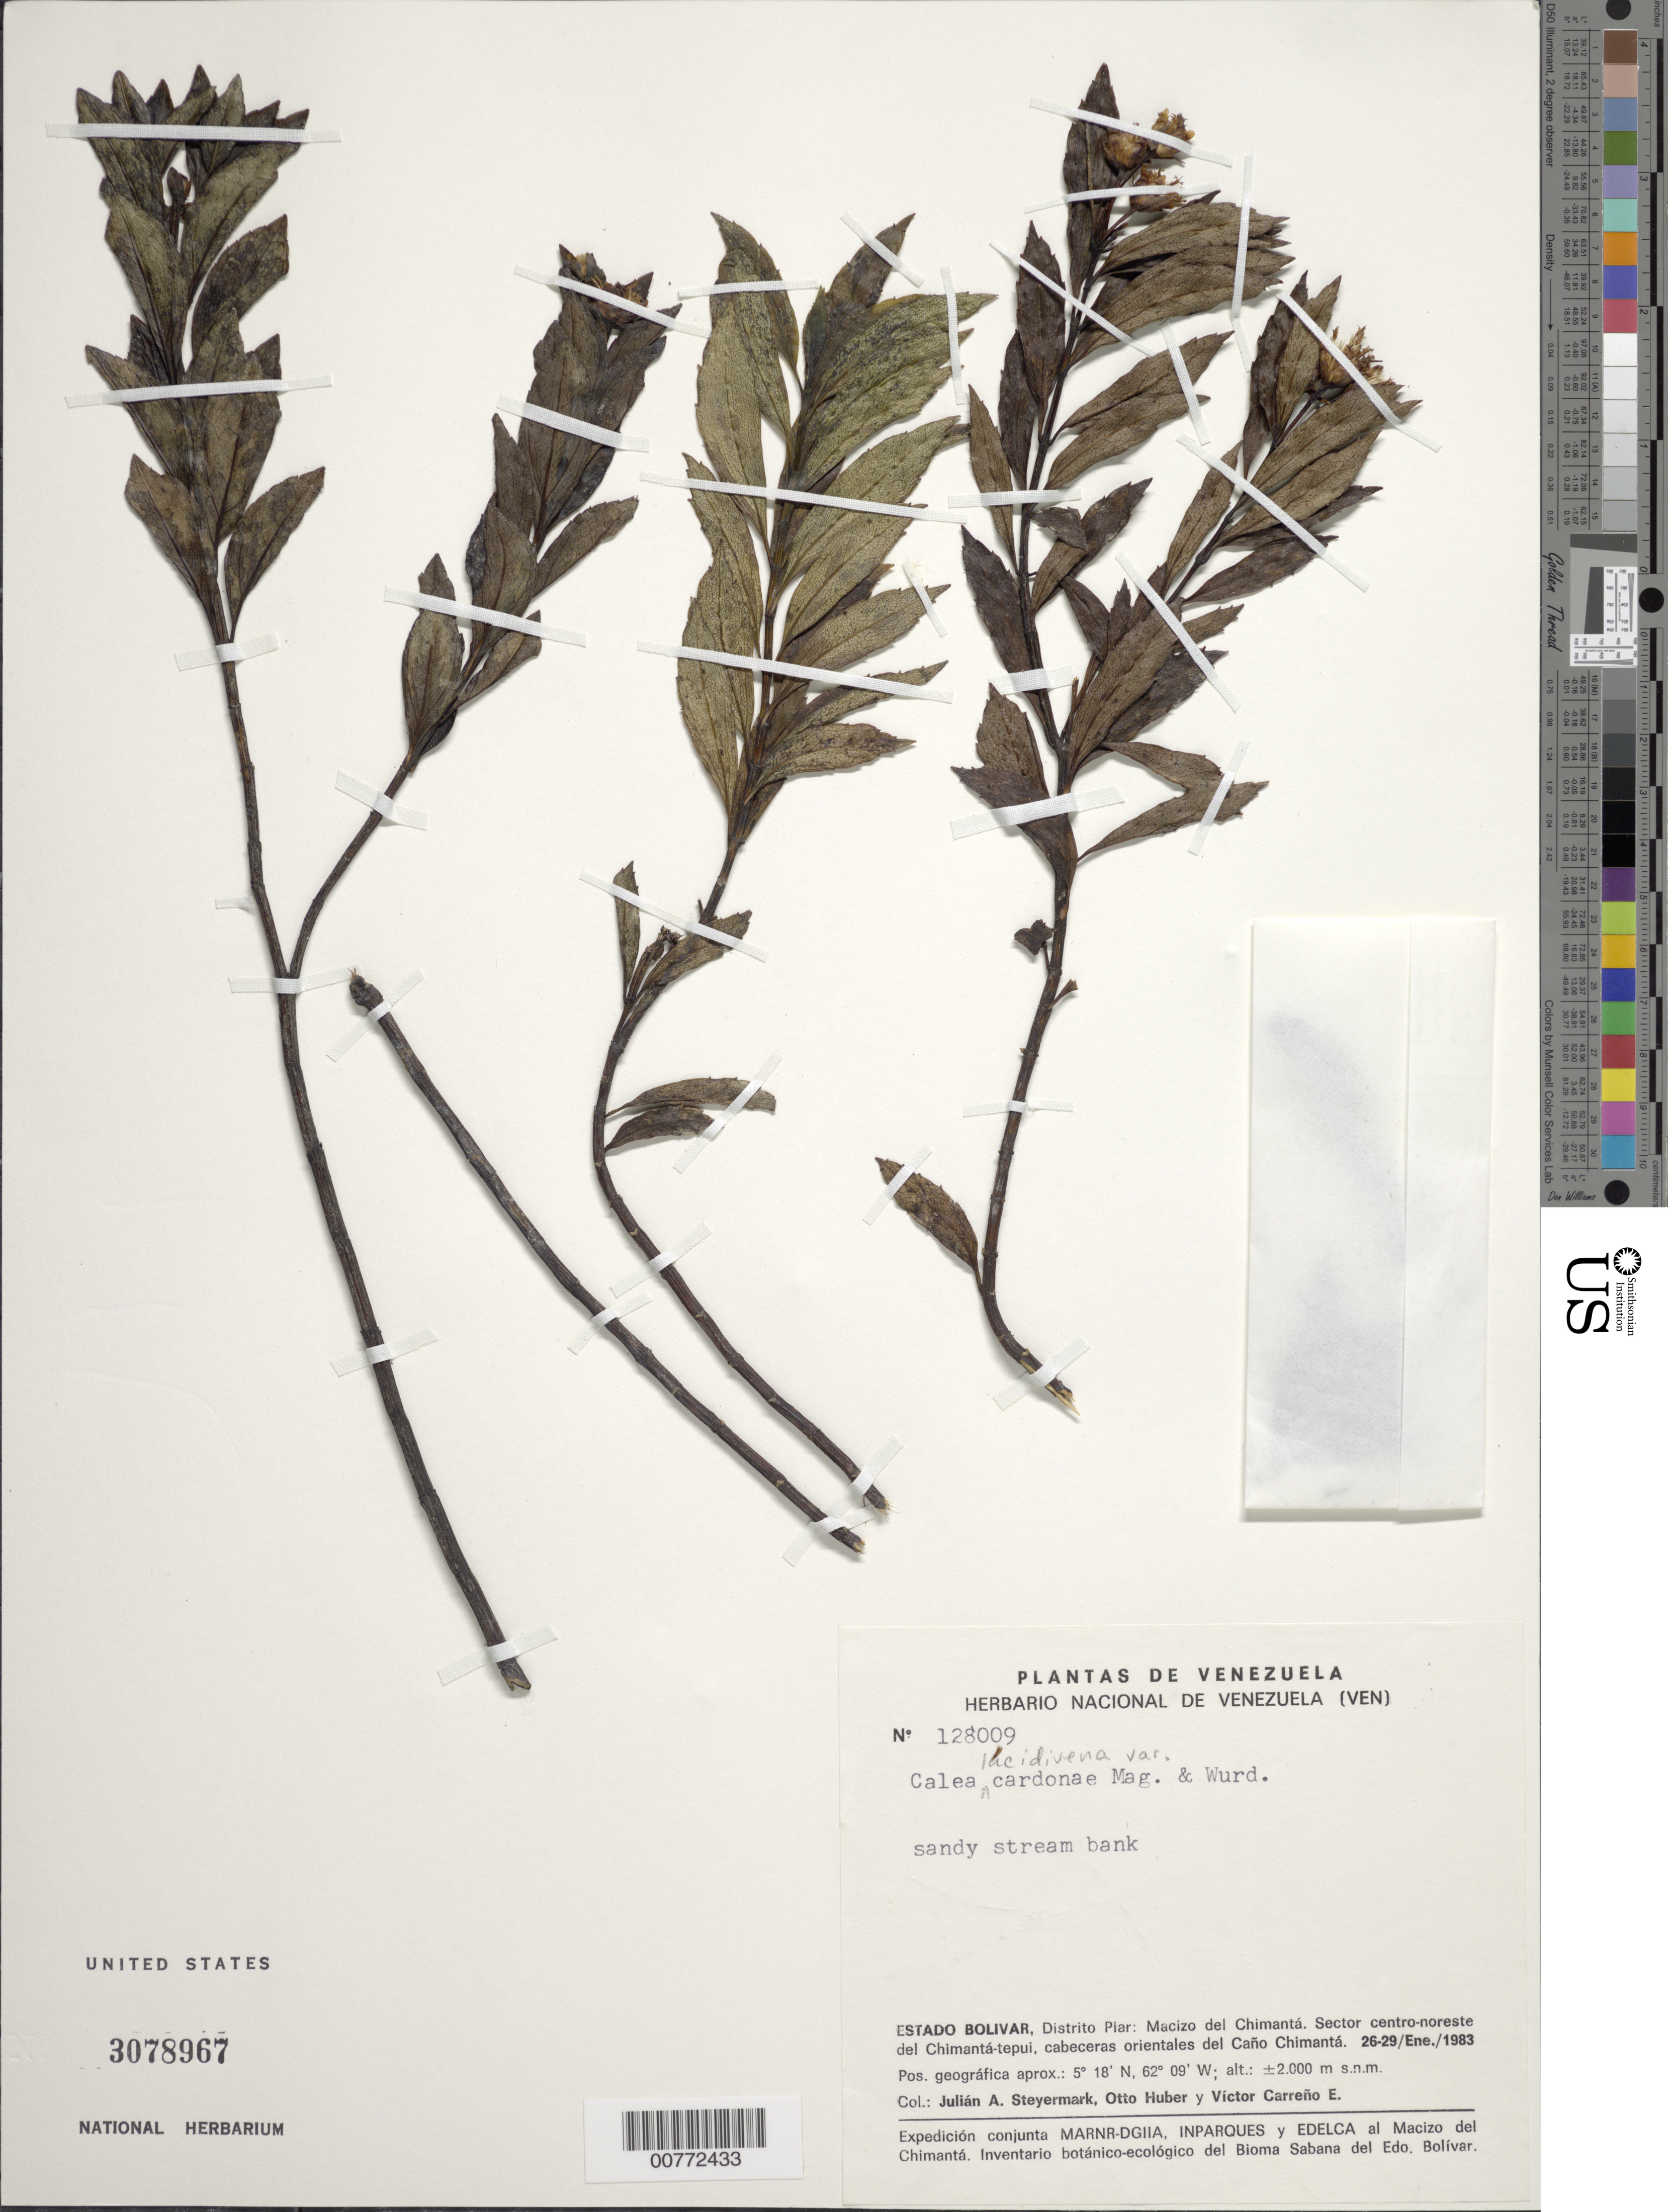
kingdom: Plantae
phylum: Tracheophyta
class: Magnoliopsida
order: Asterales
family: Asteraceae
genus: Calea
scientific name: Calea lucidivenia var. cardonae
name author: (Maguire & Wurdack) Pruski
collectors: J. Steyermark, O. Huber & V. Carreño E.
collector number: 128009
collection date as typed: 26-Feb-83 to 29 February 1983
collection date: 1983-02-26/1983-02-28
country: Venezuela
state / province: Bolívar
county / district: Piar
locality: Macizo del Chimantá, sector centro-noreste del Chimantá-tepuí, cabeceras orientales del Caño Chimantá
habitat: Sandy stream bank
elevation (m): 2000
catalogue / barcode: US 3078967